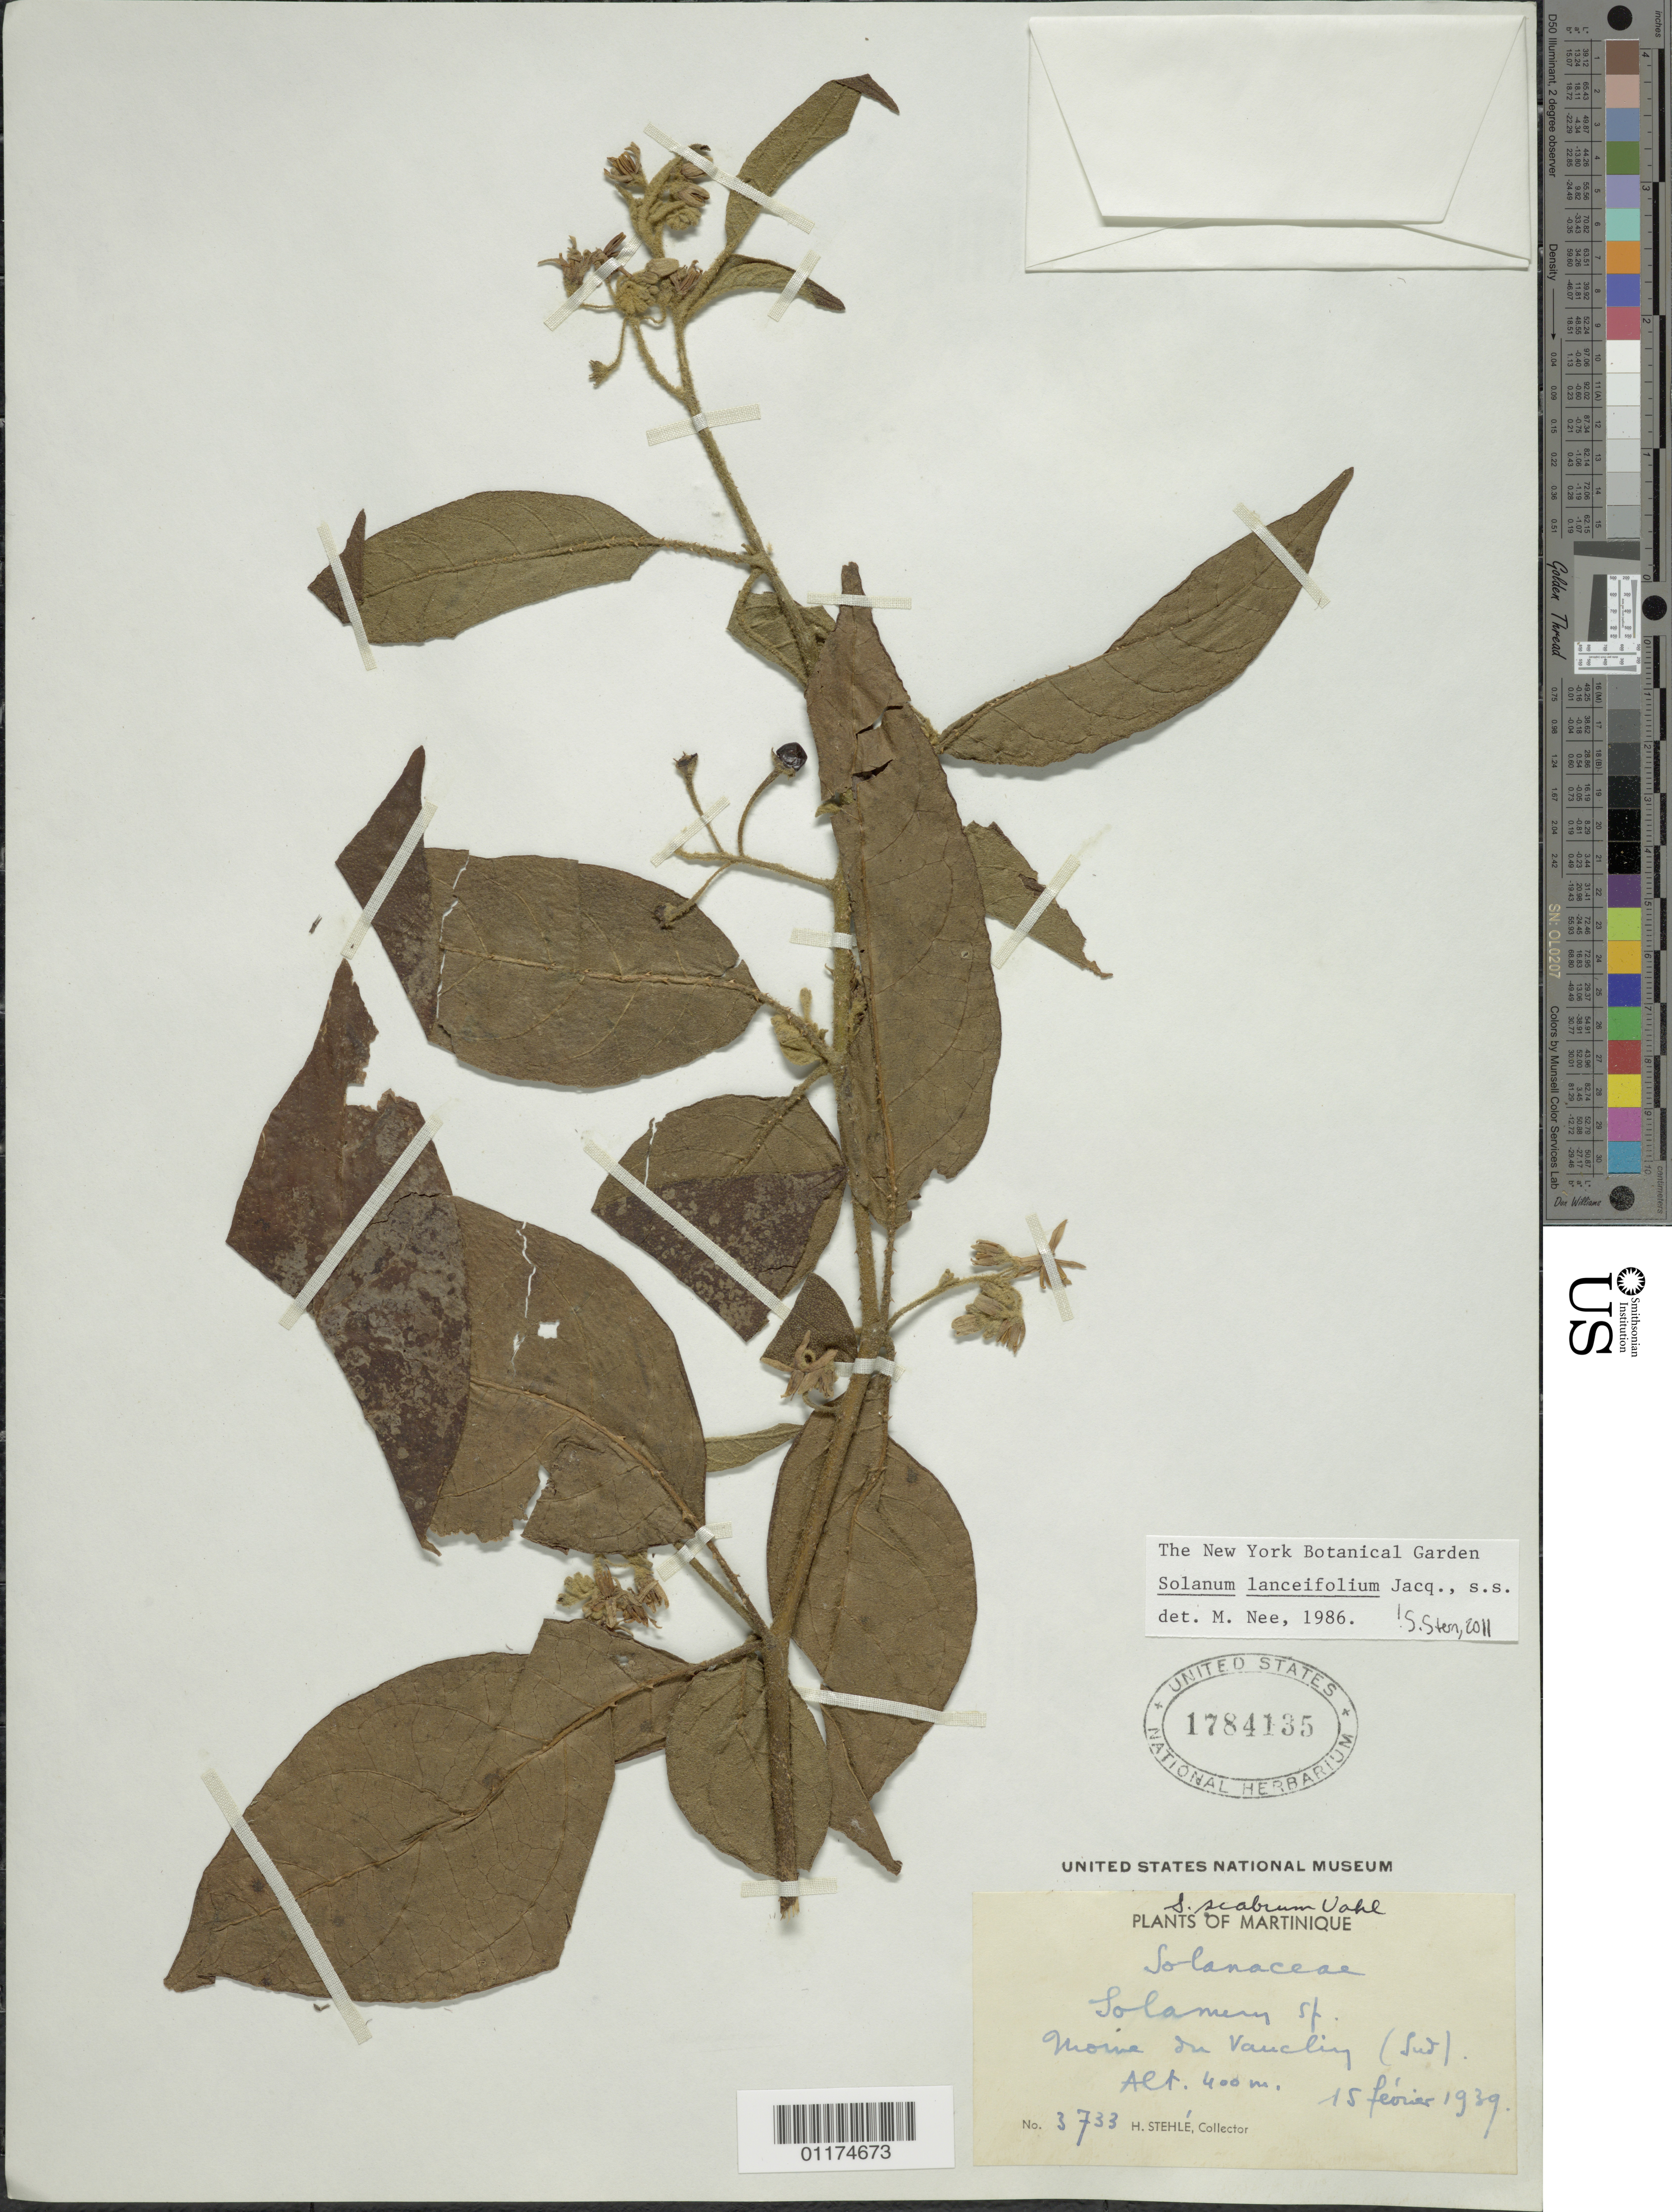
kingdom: Plantae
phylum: Tracheophyta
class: Magnoliopsida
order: Solanales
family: Solanaceae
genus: Solanum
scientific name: Solanum lanceifolium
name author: Jacq.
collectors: H. Stehlé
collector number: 3733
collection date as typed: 15 Feb 1939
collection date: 1939-02-15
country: Martinique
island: Martinique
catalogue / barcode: US 1784135